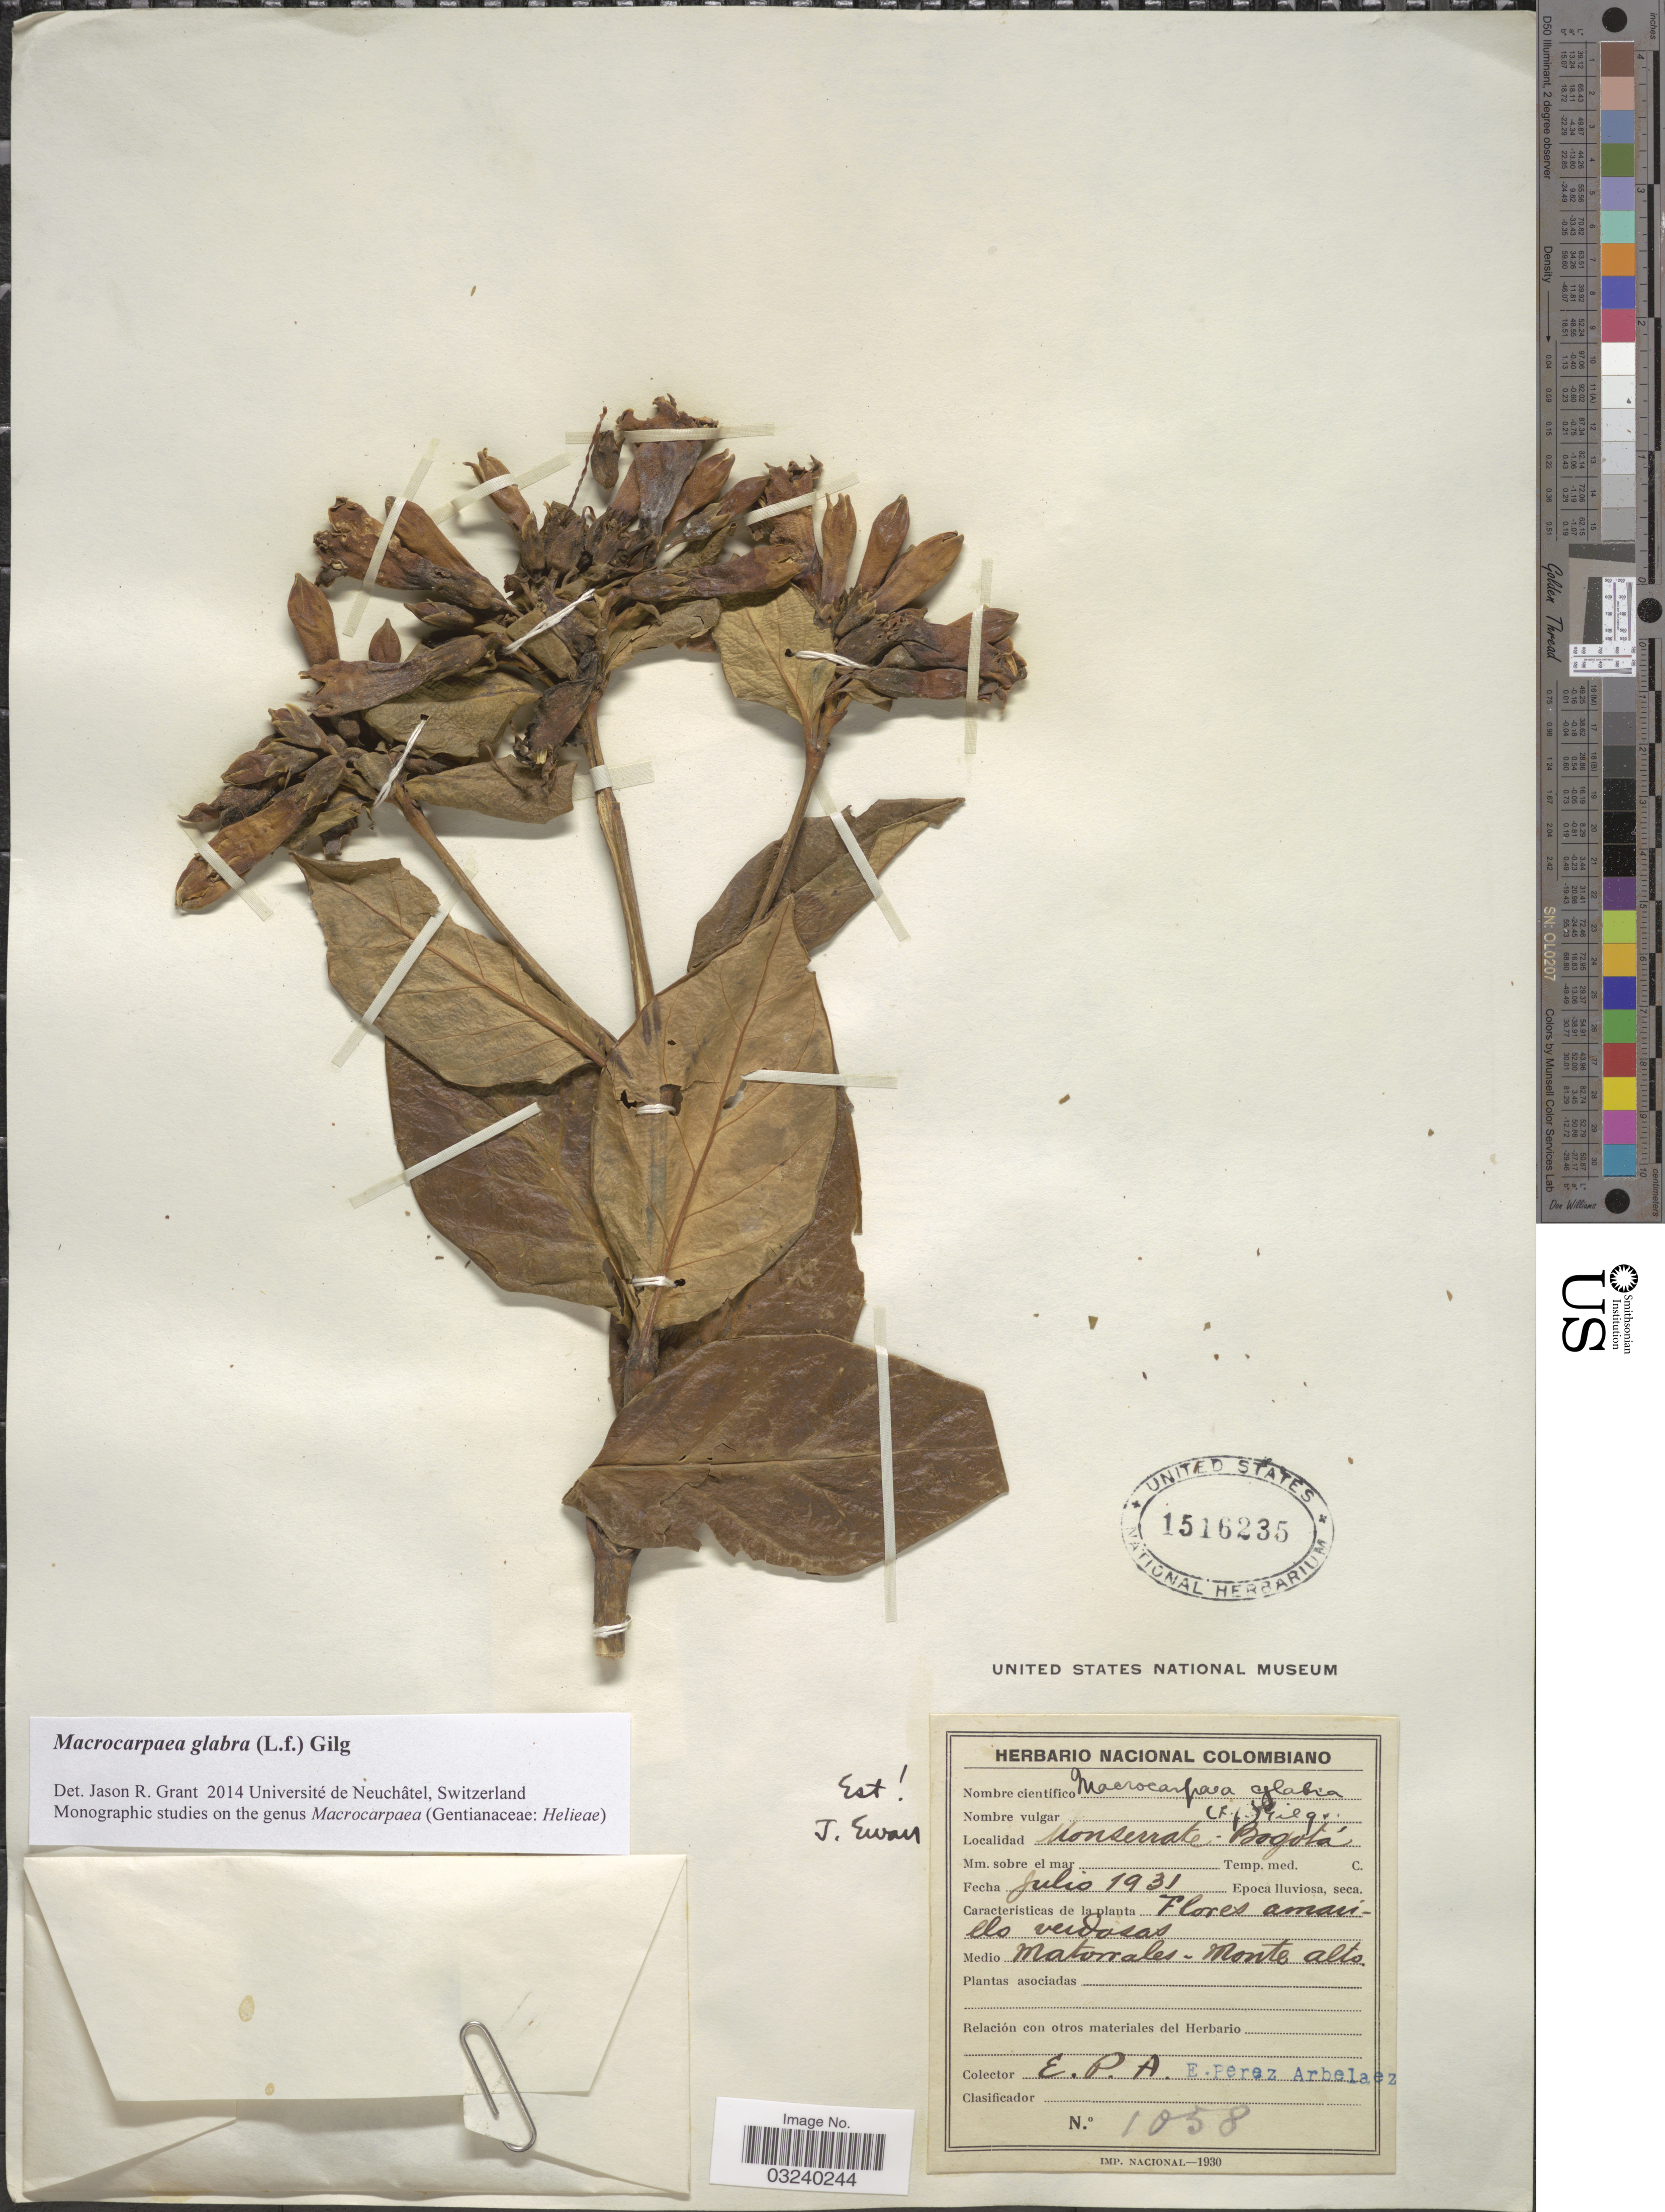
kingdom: Plantae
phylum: Tracheophyta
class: Magnoliopsida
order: Gentianales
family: Gentianaceae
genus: Macrocarpaea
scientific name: Macrocarpaea glabra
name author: (L. f.) Gilg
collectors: E. Pérez Arbeláez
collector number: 1058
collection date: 1931-07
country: Colombia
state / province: Bogota D.C.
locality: Monserrate- Bogotá.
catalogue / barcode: US 1516235